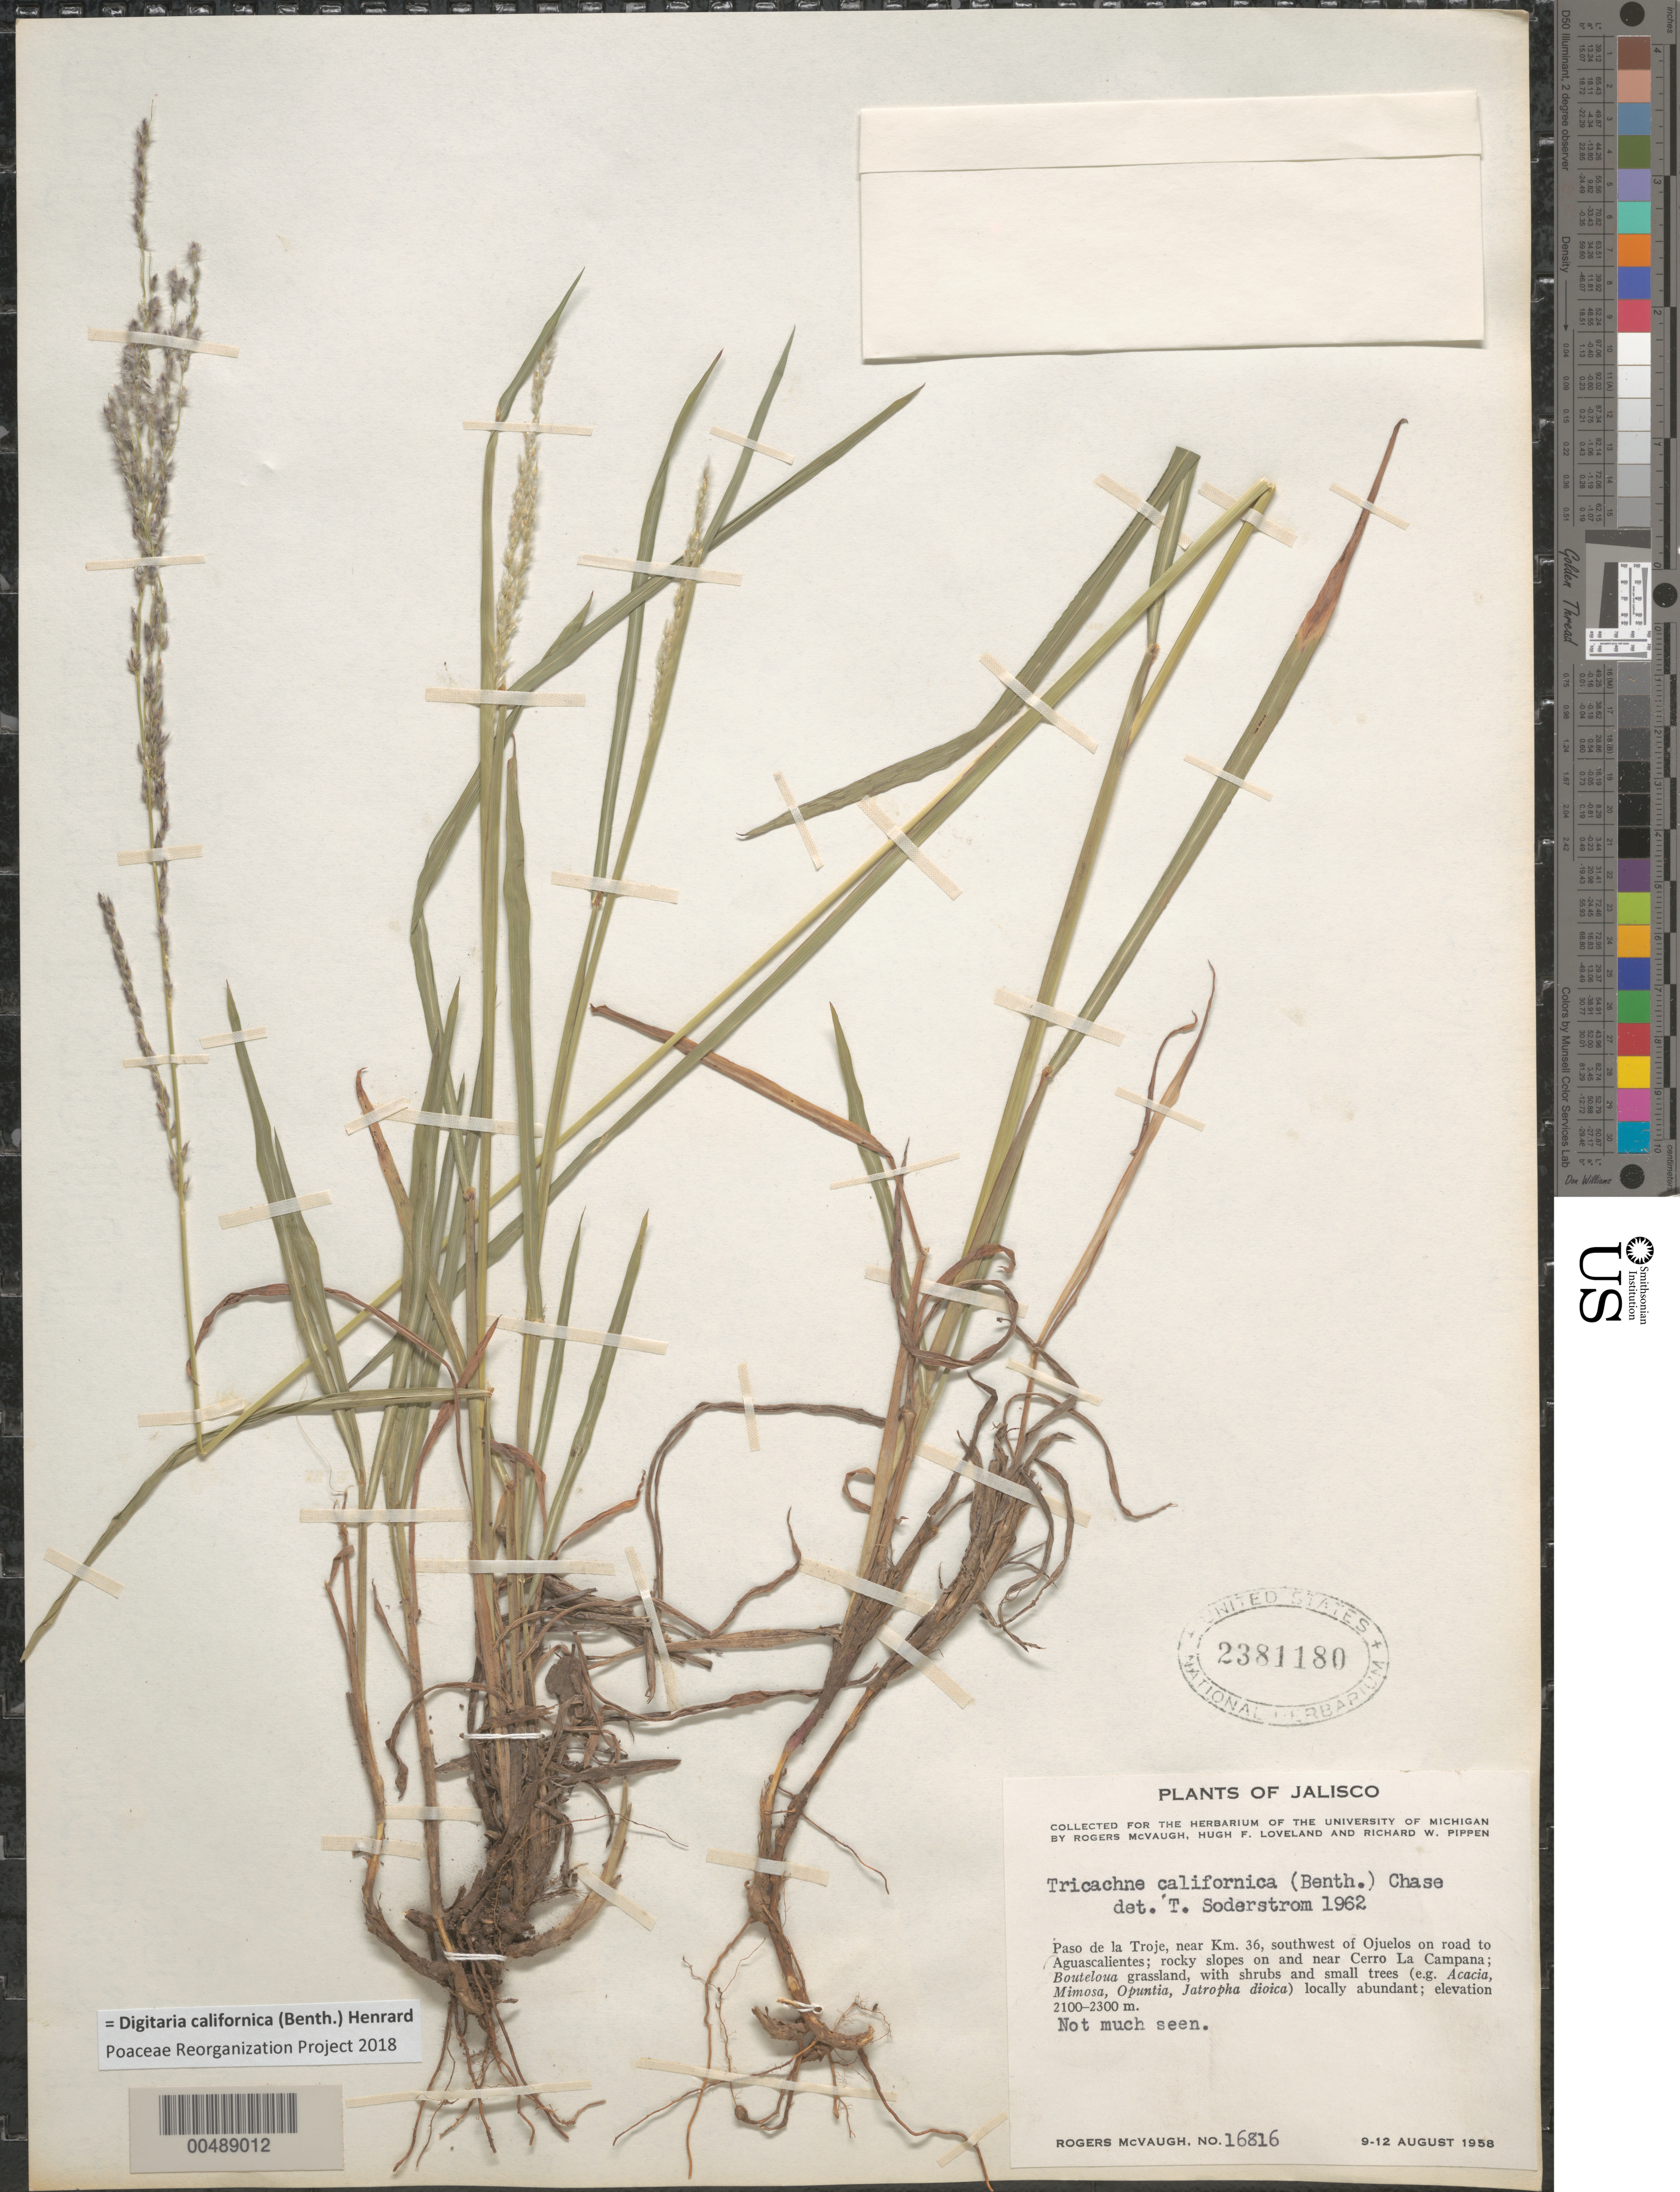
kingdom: Plantae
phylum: Tracheophyta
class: Liliopsida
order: Poales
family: Poaceae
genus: Digitaria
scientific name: Digitaria californica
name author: (Benth.) Henr.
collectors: R. McVaugh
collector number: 16816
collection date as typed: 9 Aug 1958 to 12 Aug 1958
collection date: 1958-08-09/1958-08-12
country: Mexico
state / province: Jalisco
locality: Paso de la Troje, near Km 36, SW of Ojuelos on rd to Aguascalientes, on and near Cerro La Campana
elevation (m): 2100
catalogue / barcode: US 2381180